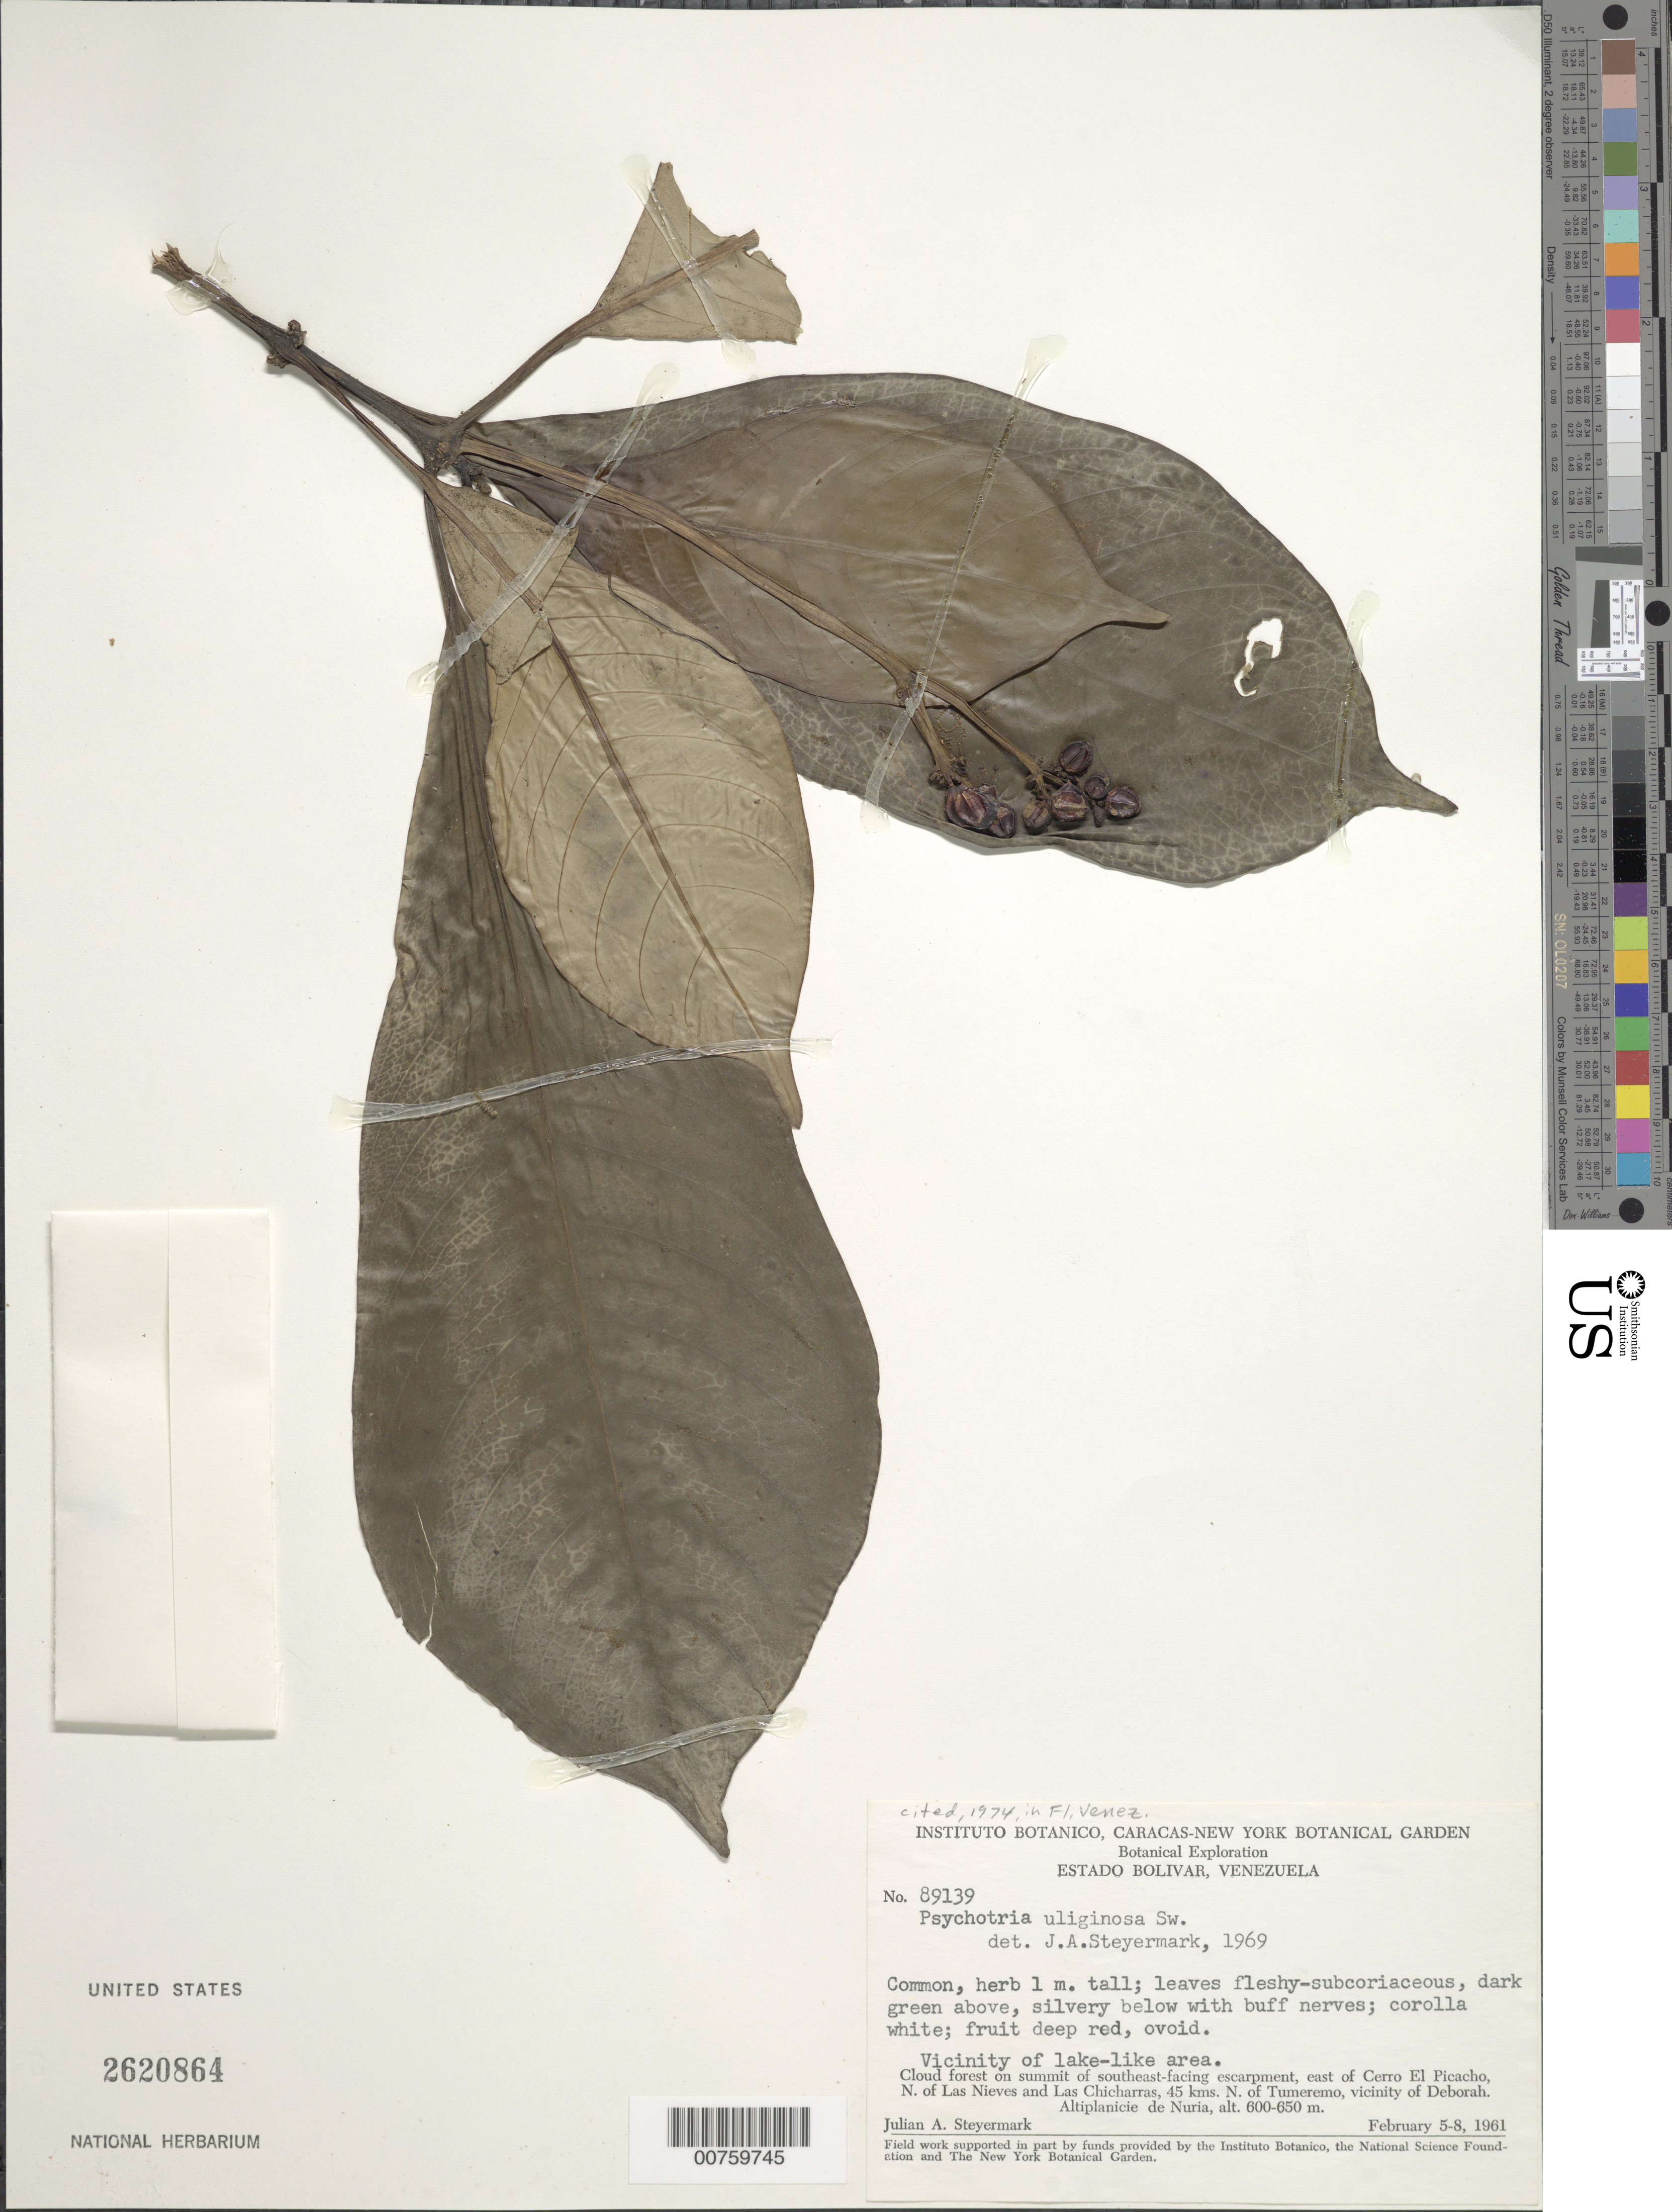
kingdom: Plantae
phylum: Tracheophyta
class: Magnoliopsida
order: Gentianales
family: Rubiaceae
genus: Psychotria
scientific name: Psychotria uliginosa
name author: Sw.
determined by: Steyermark, Julian A., (VEN)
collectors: J. Steyermark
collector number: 89139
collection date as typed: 5-Feb-61 to 8-Feb-61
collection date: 1961-02-05/1961-02-08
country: Venezuela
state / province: Bolívar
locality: Cerro El Picacho, E of, N of Las Nieves & Las Chicharras, 45 km N of Tumeremo; vic of Deborah; Altiplanicie de Nuria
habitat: Vic of lake-like area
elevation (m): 600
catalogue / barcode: US 2620864